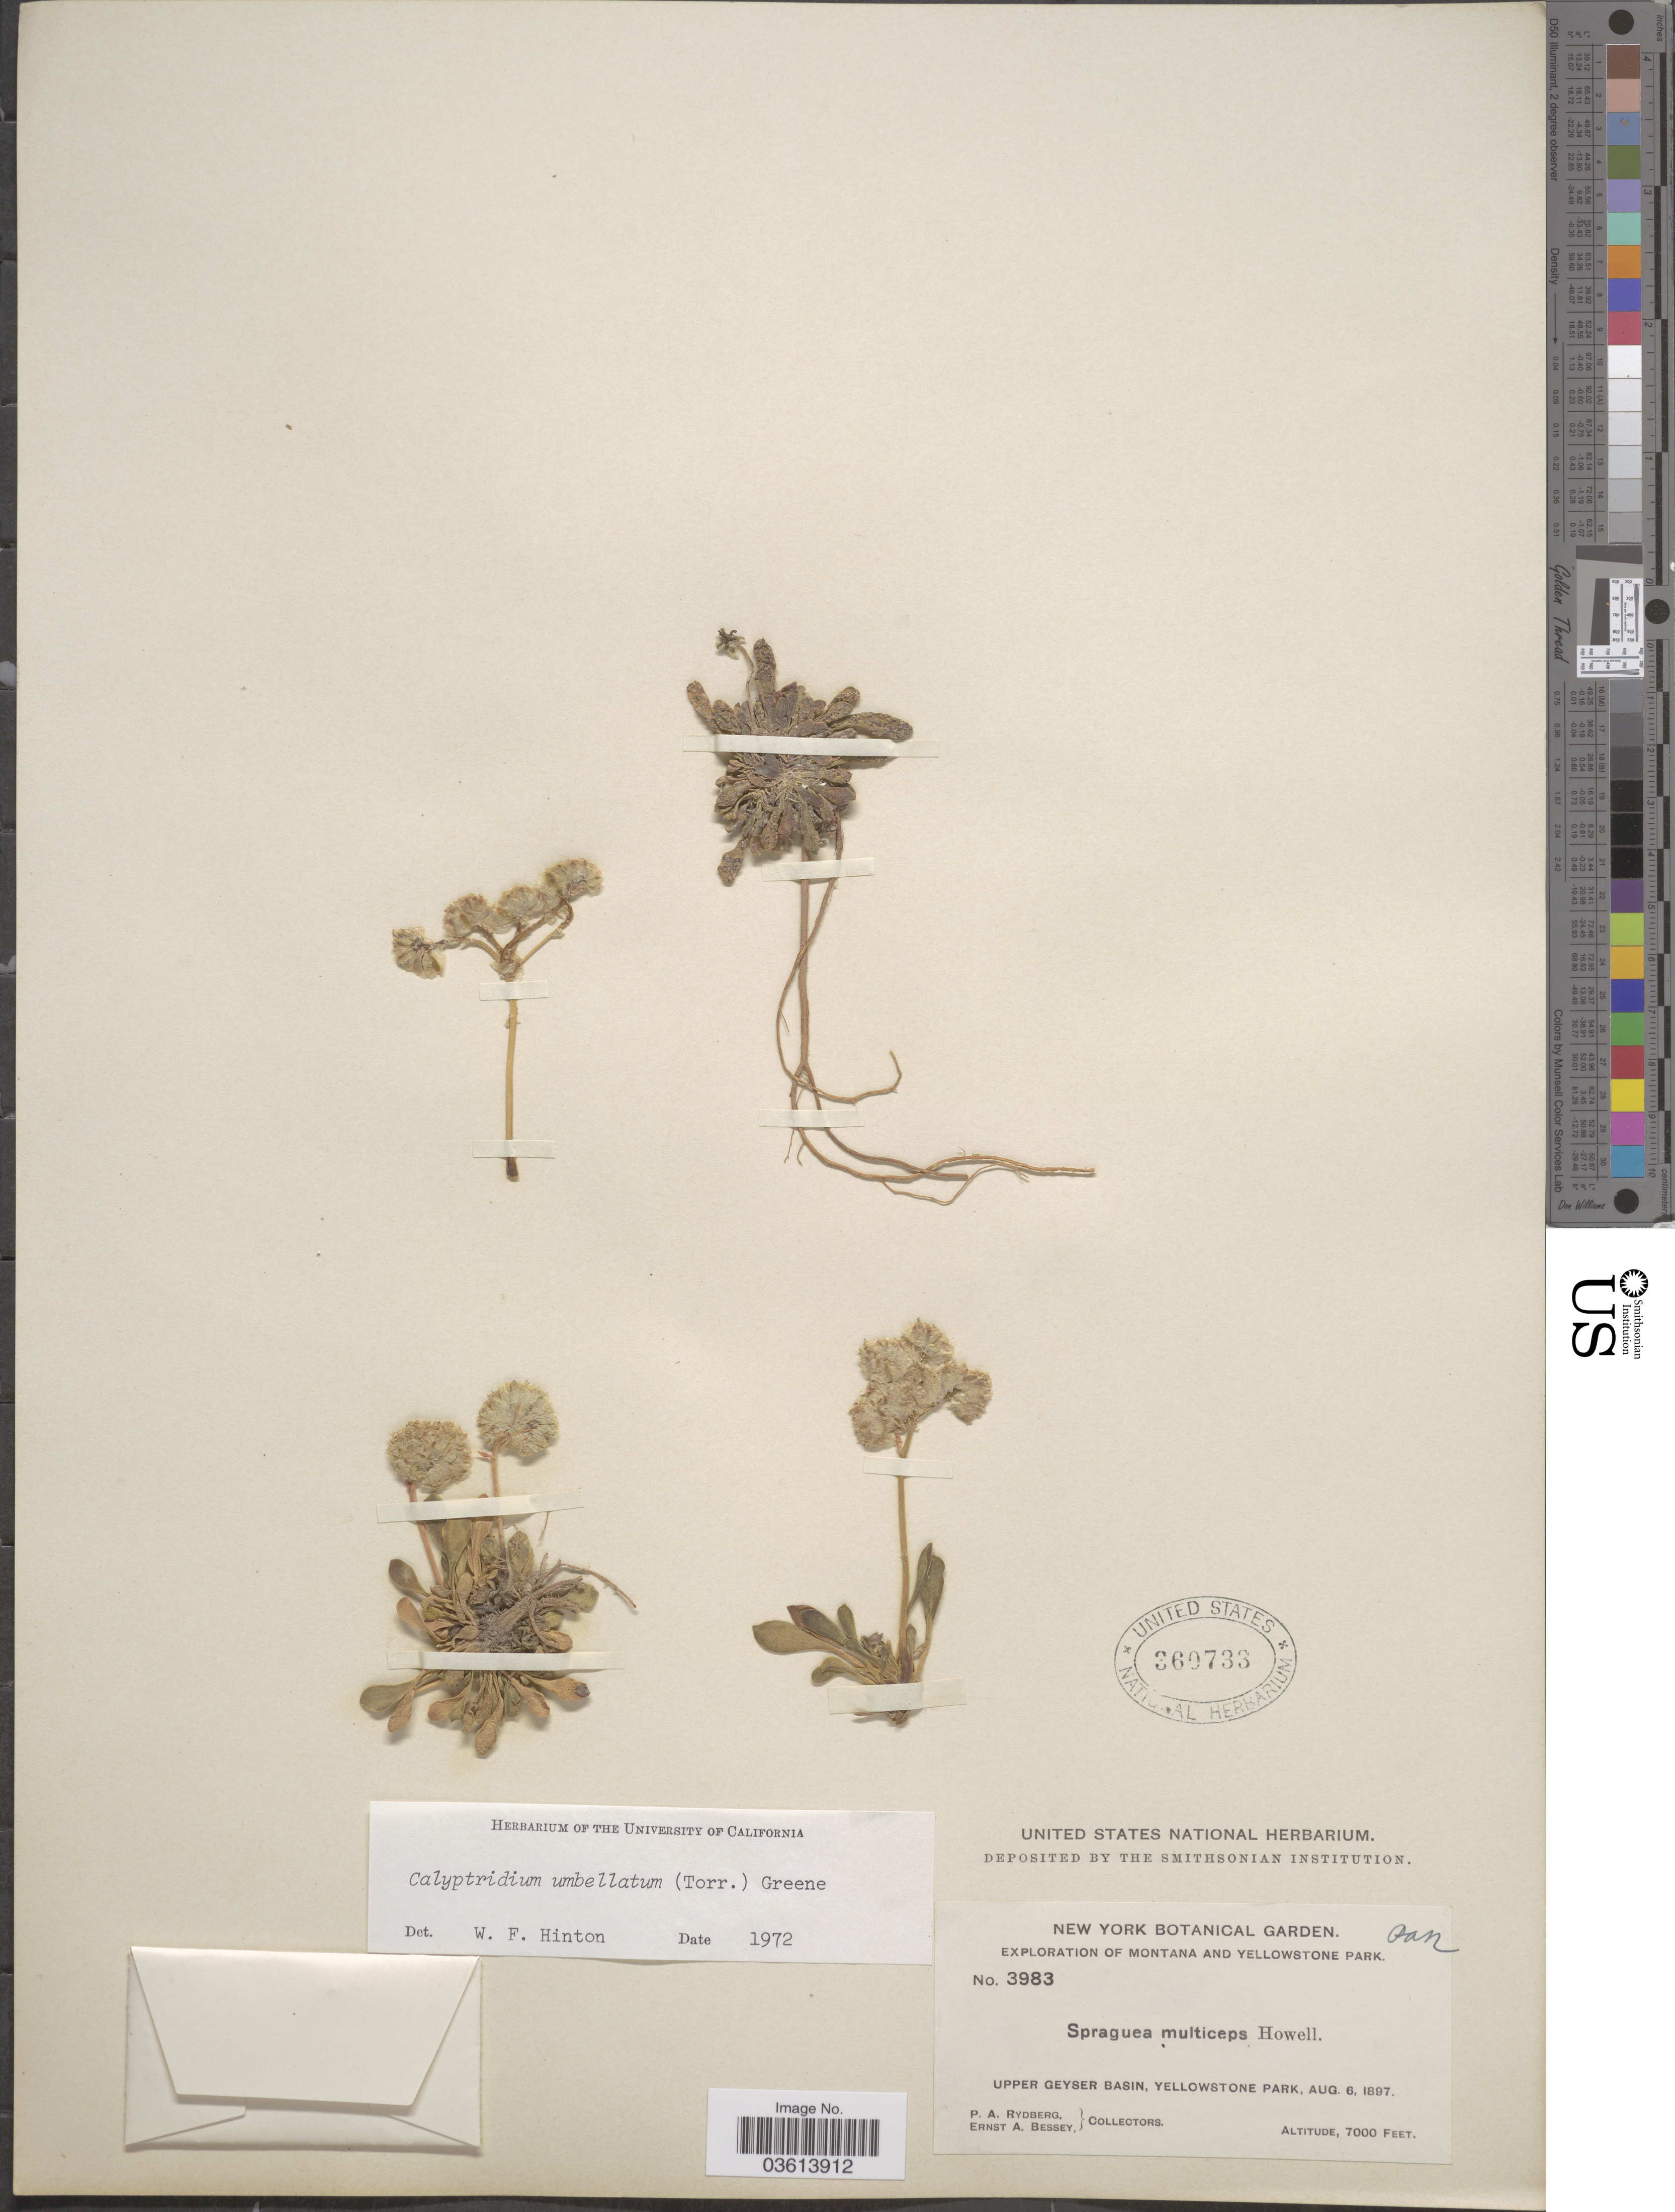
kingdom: Plantae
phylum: Tracheophyta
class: Magnoliopsida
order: Caryophyllales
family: Montiaceae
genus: Calyptridium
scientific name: Calyptridium umbellatum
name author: (Torr.) Greene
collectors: P. A. Rydberg & E. A. Bessey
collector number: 3983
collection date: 1897-08-06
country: United States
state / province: Montana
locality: Upper Geyser Basin, Yellowstone Park.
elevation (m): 2134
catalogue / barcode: US 360733